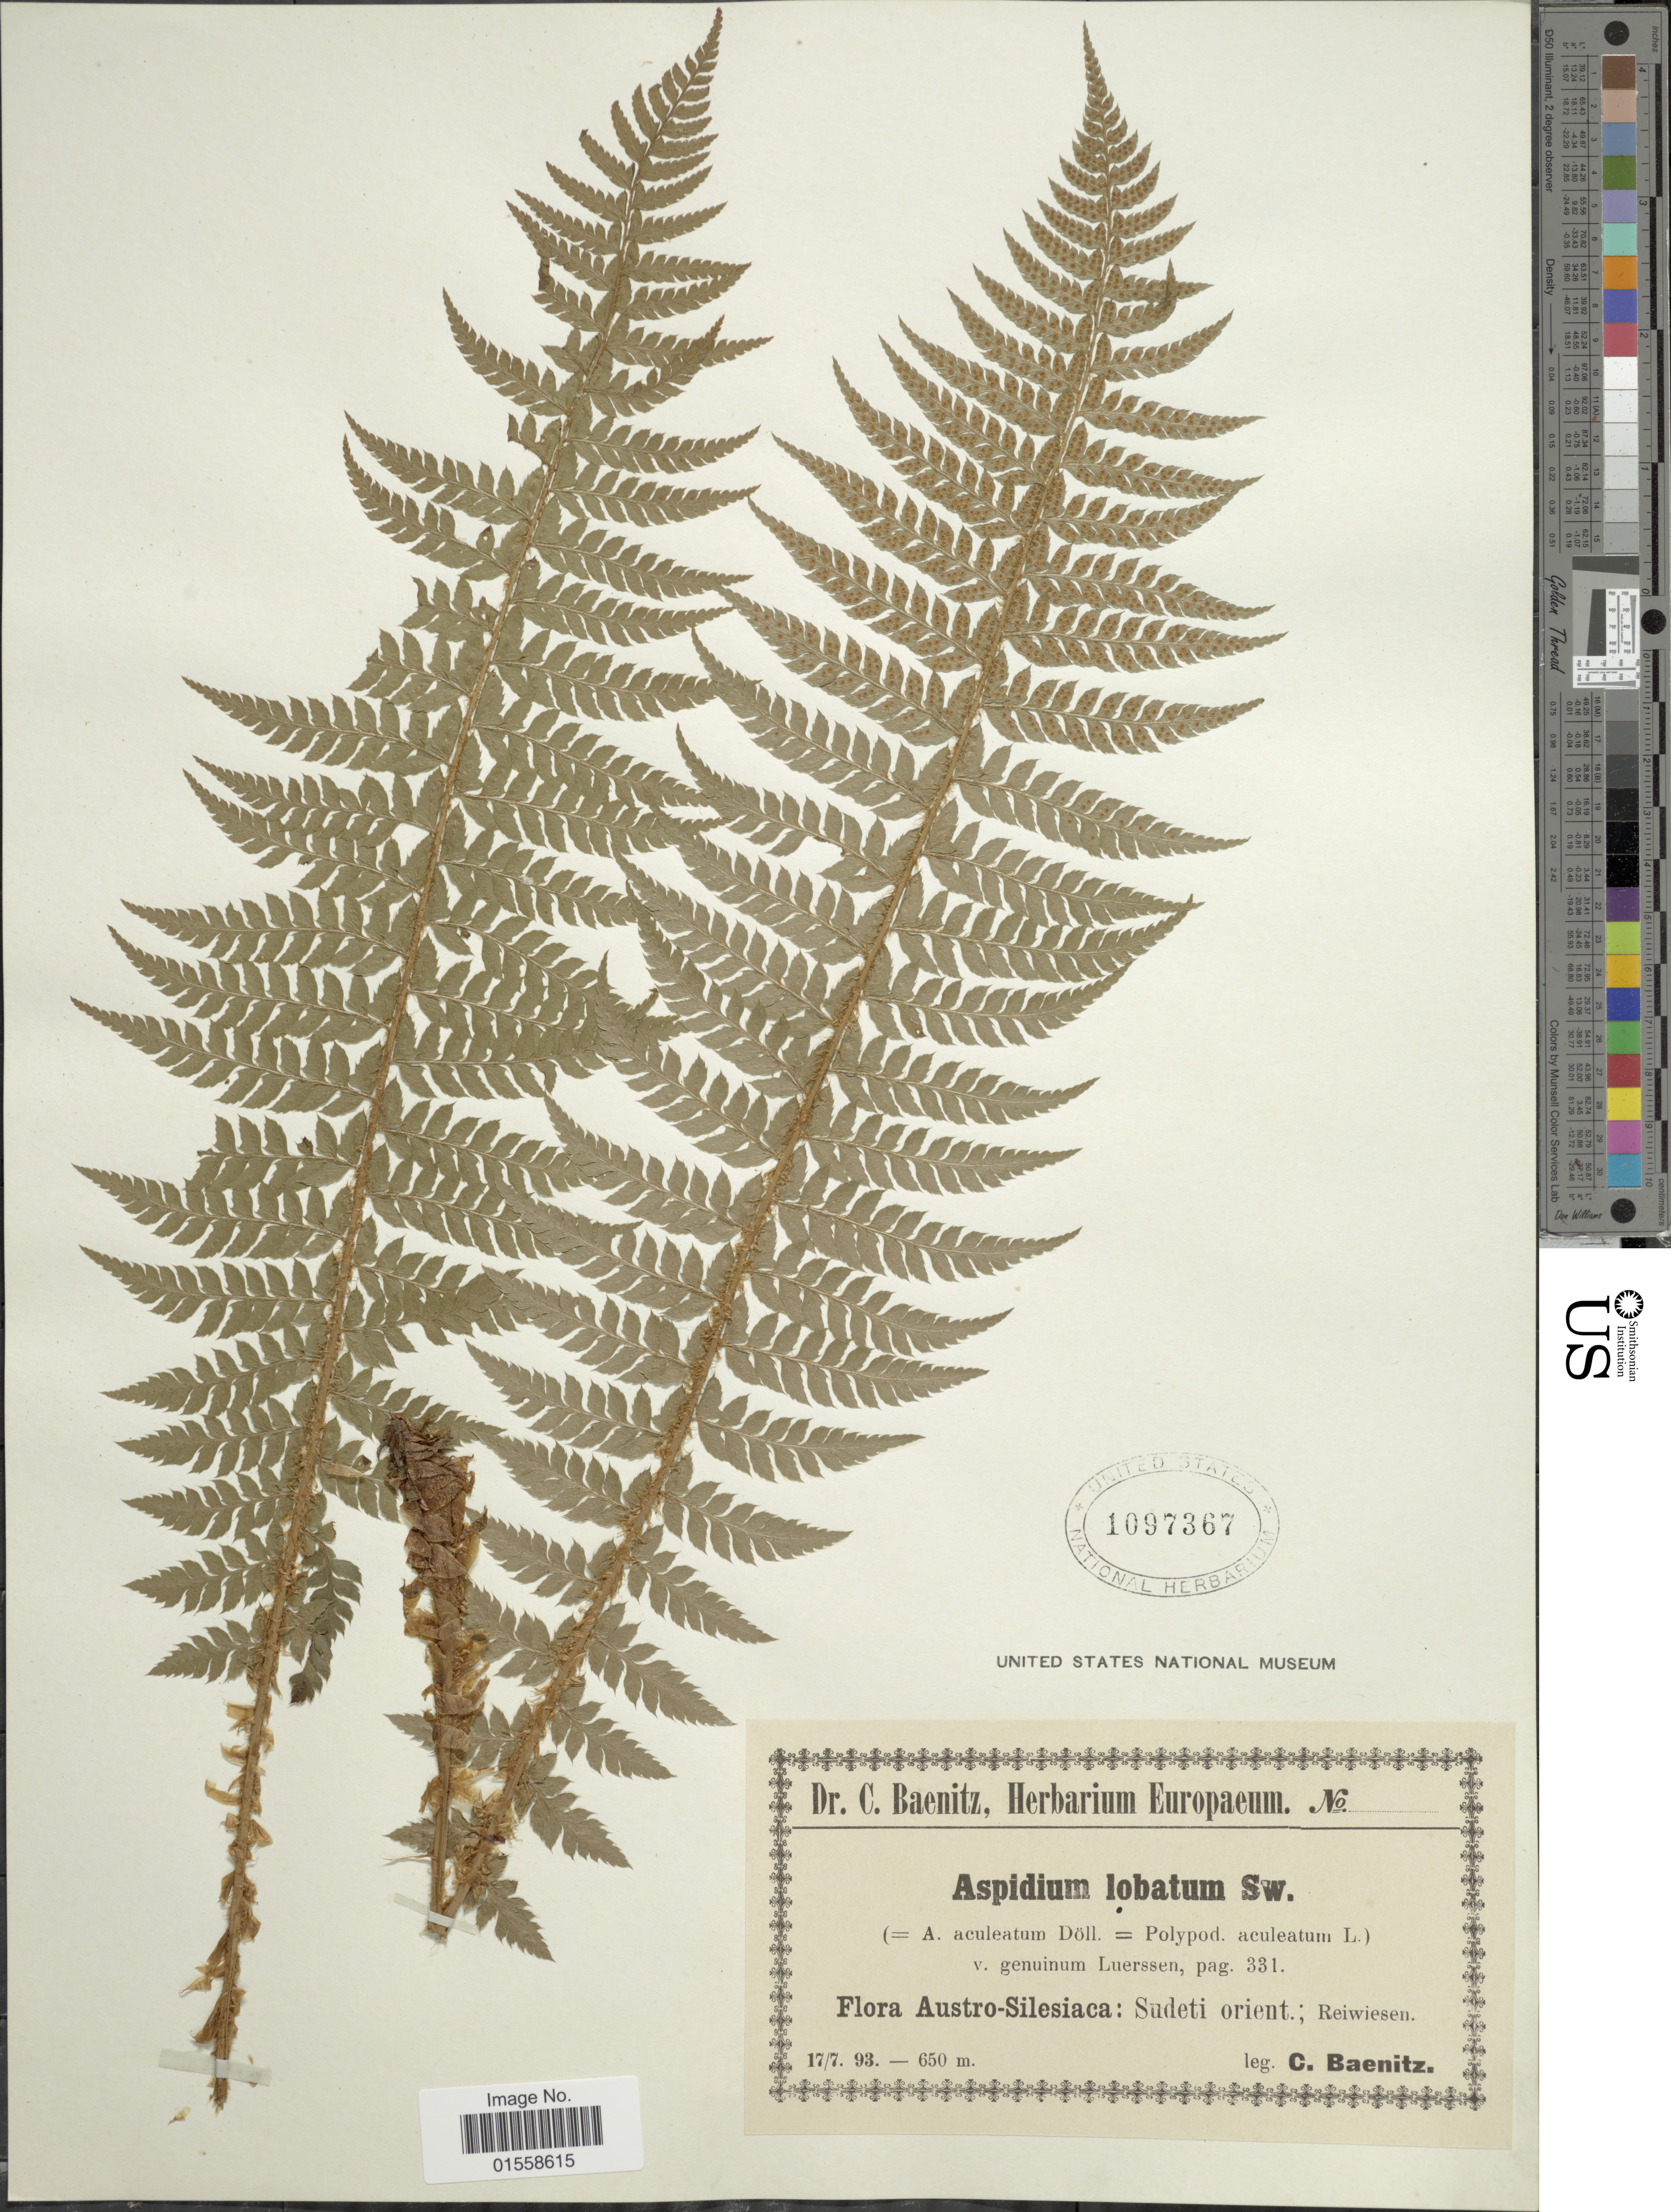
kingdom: Plantae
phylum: Tracheophyta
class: Polypodiopsida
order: Polypodiales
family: Dryopteridaceae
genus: Polystichum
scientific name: Polystichum aculeatum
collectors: C. G. Baenitz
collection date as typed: Transcribed d/m/y: 17/7/93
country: Czechia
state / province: Olomouc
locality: Austro-Silesiaca: Sudeti orient.; Reiwiesen.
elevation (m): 650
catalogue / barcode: US 1097367